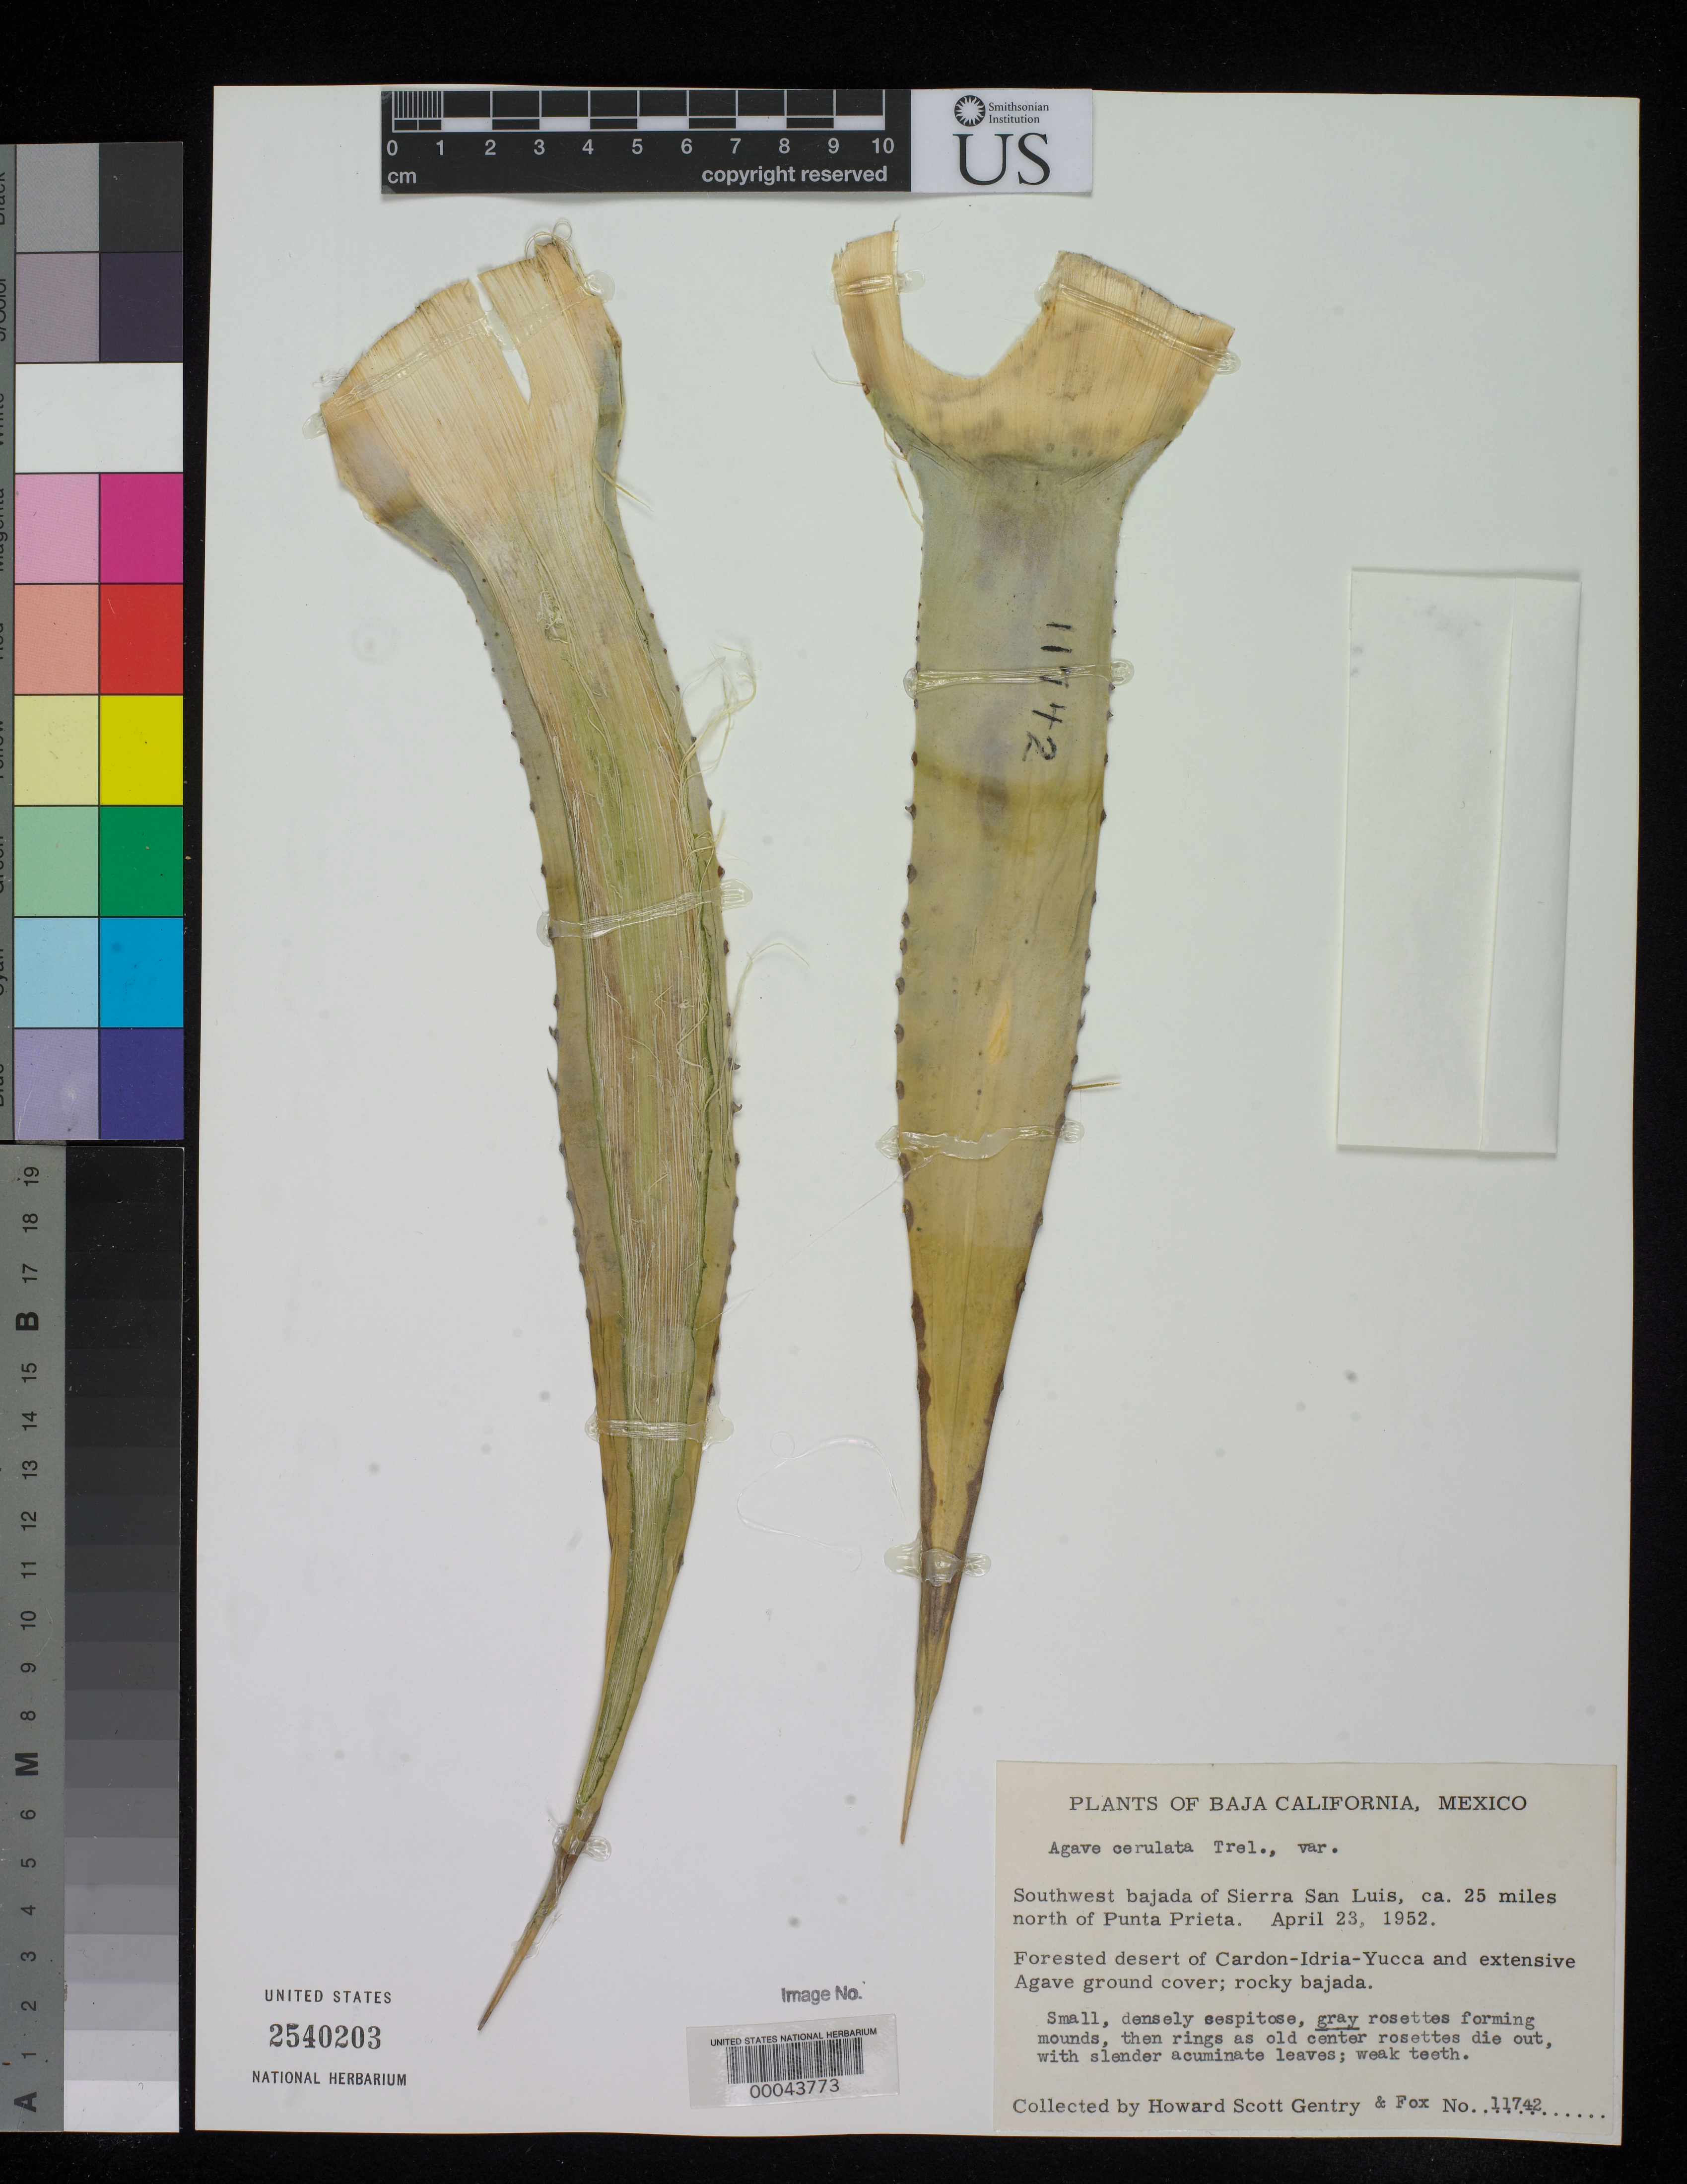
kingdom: Plantae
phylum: Tracheophyta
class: Liliopsida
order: Asparagales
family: Asparagaceae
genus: Agave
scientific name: Agave cerulata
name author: Trel.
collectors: H. S. Gentry & W. B. Fox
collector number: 11742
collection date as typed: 23 Apr 1952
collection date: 1952-04-23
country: Mexico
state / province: Baja California Norte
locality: SW bajada of Sierra San Luis, ca 25 mi N of Punta Prieta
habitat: Forested desert; rocky bajada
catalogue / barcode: US 2540203